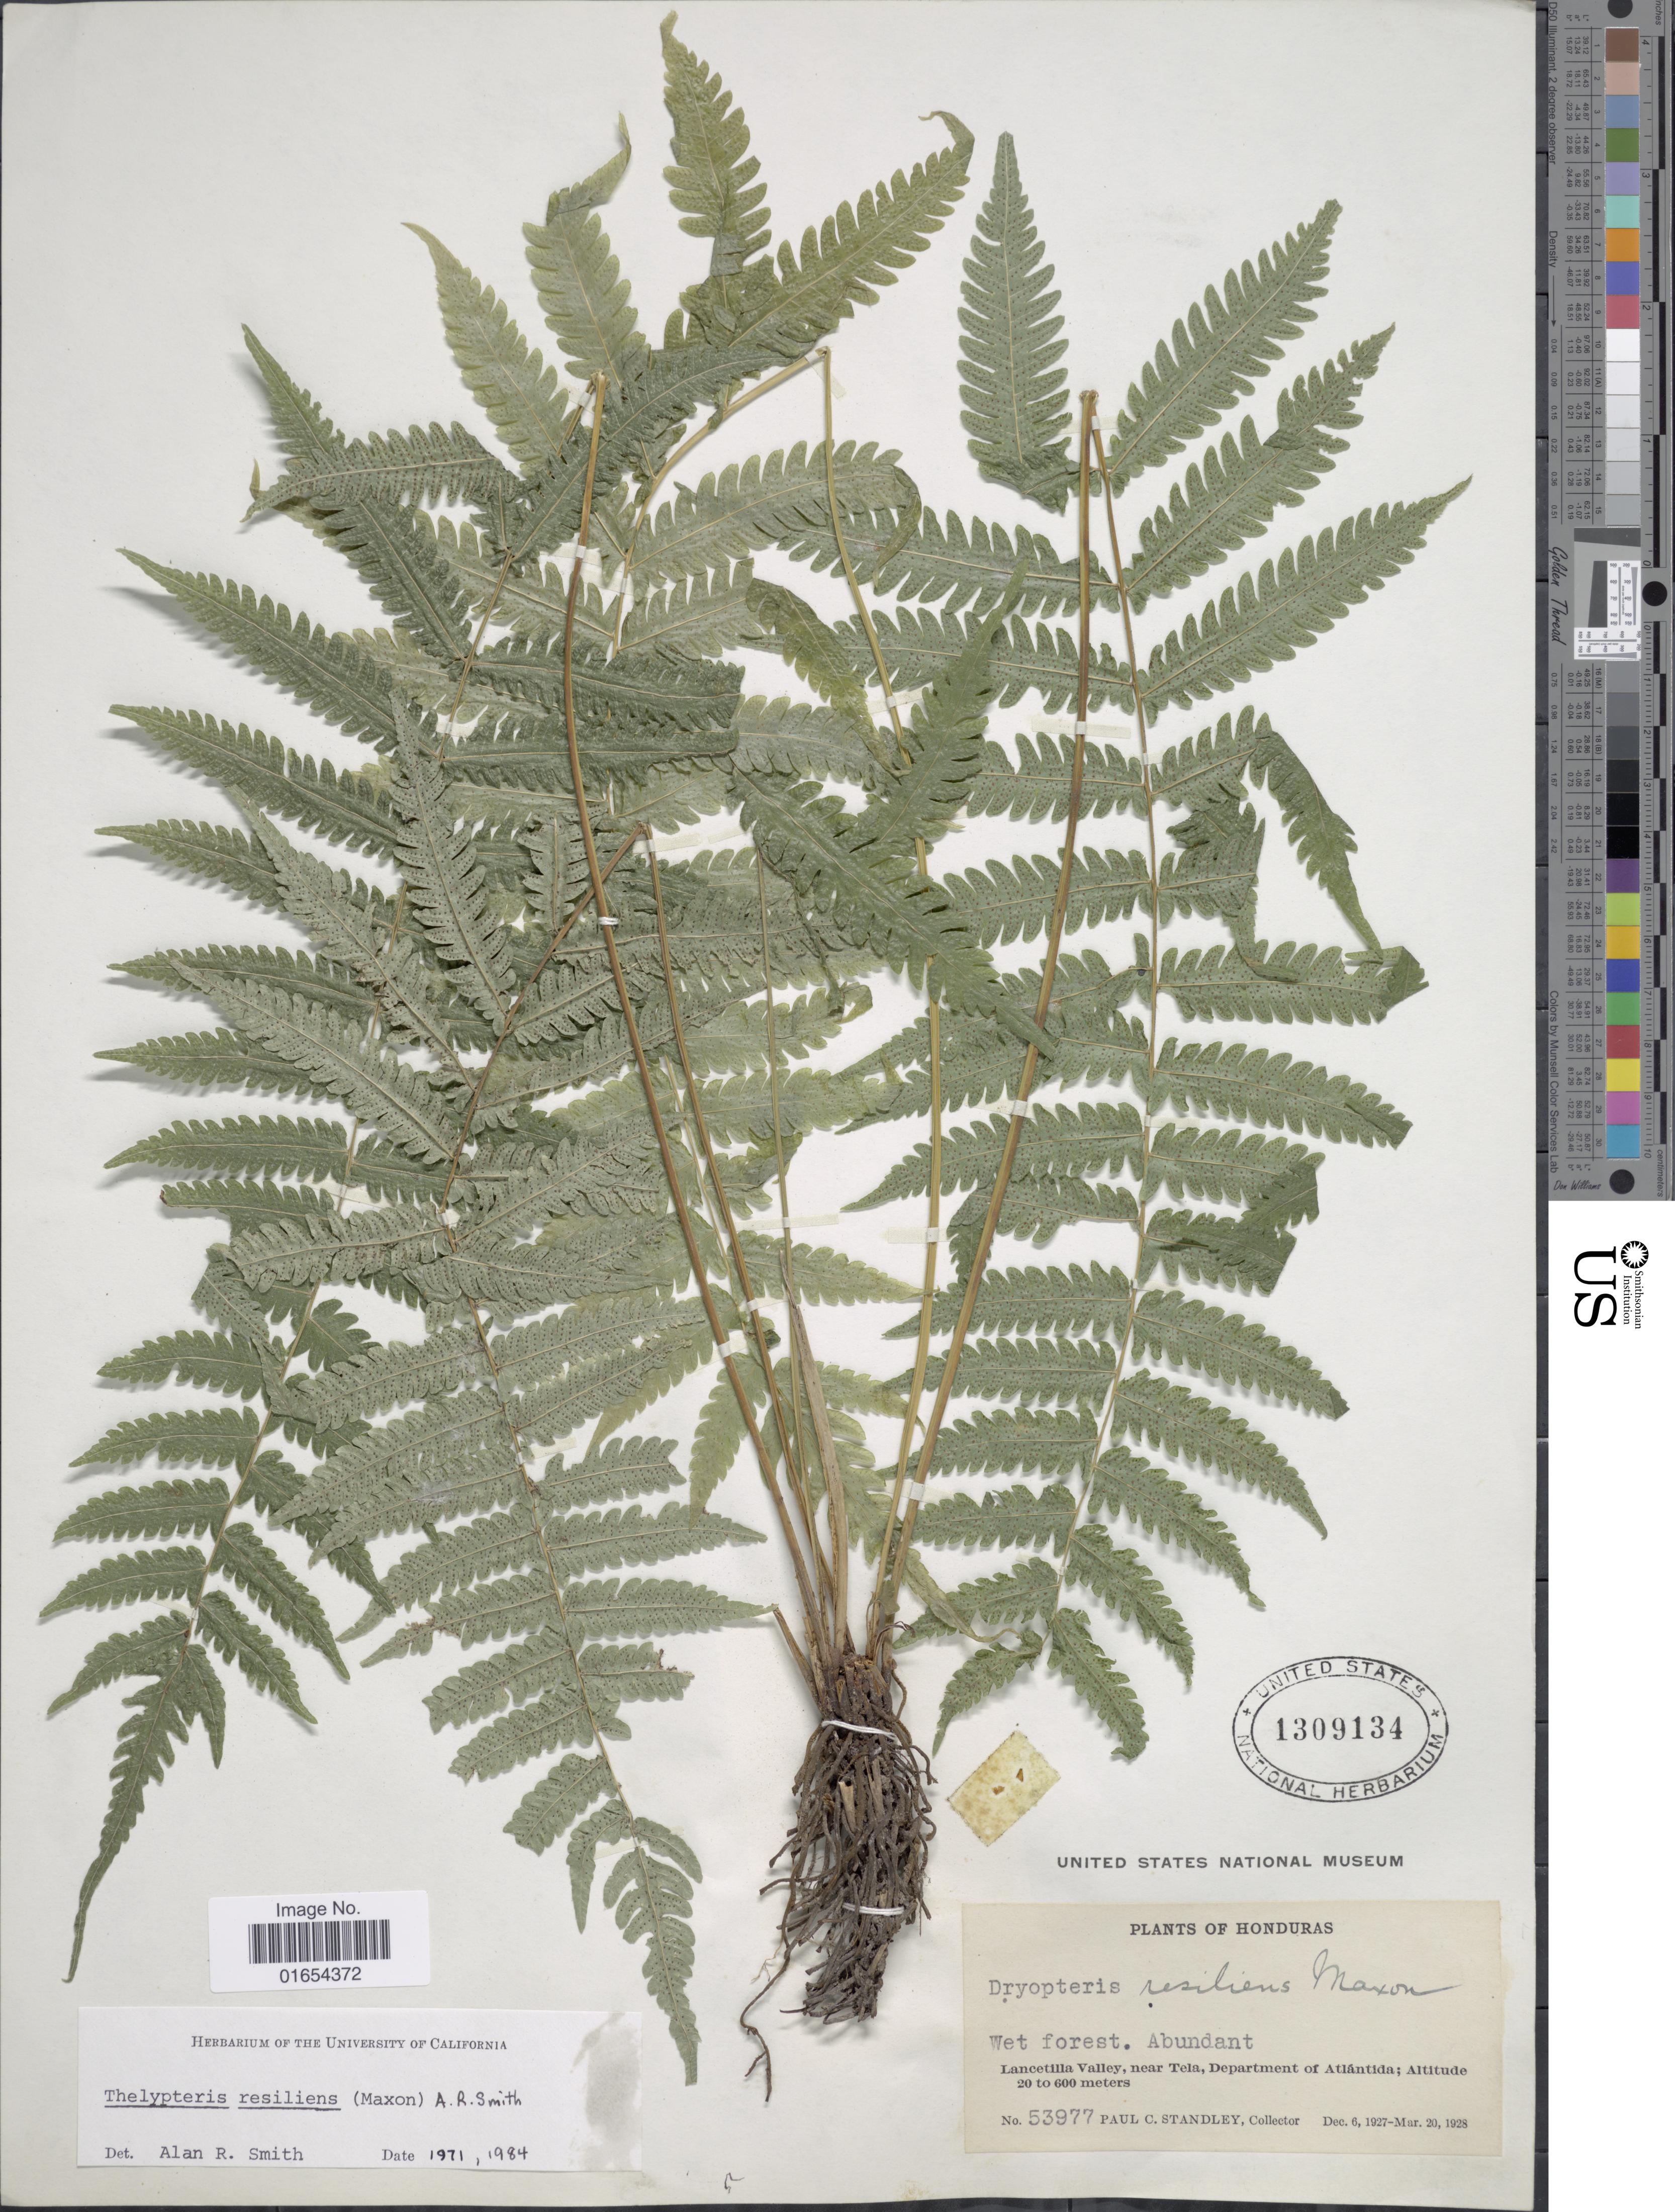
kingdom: Plantae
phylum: Tracheophyta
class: Polypodiopsida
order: Polypodiales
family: Thelypteridaceae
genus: Goniopteris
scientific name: Goniopteris resiliens (Maxon) comb. nov., ined 2015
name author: (Maxon)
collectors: P. C. Standley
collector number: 53977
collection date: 1927-12-06/1928-03-20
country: Honduras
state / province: Atlántida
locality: Wet forest, abundant, Lancetilla Valley, near Tela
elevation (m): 20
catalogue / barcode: US 1309134